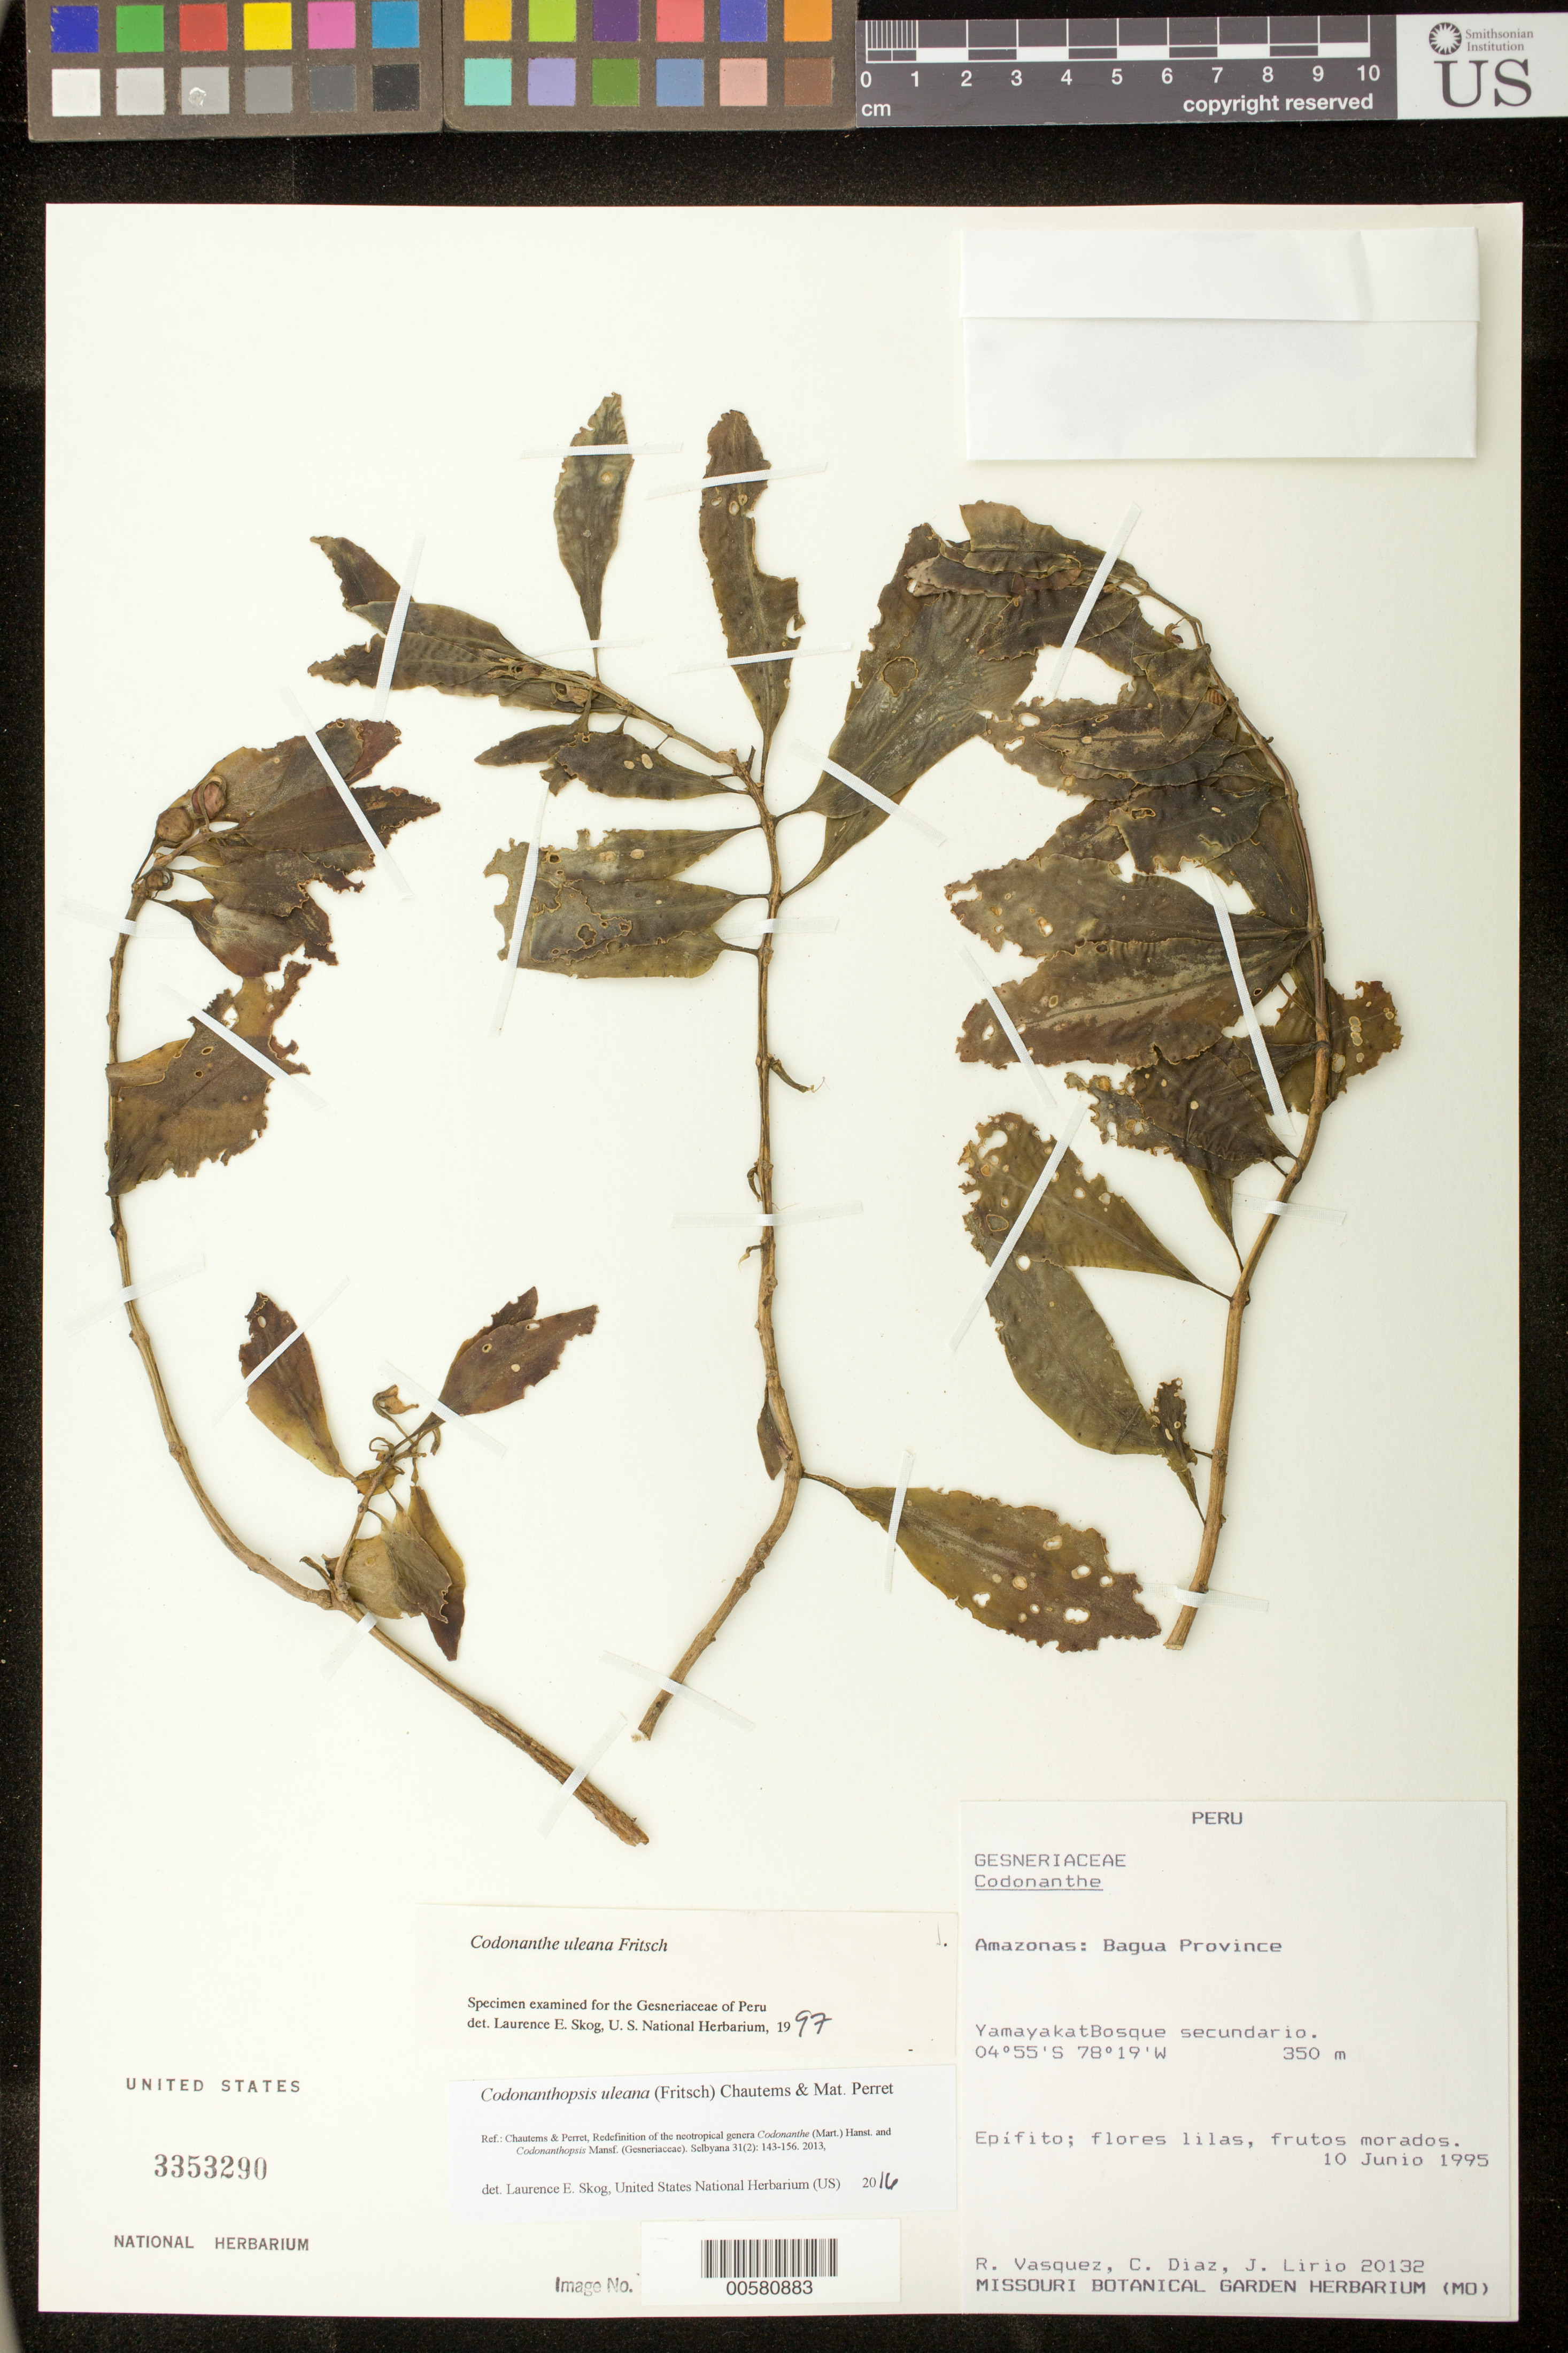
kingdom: Plantae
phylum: Tracheophyta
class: Magnoliopsida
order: Lamiales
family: Gesneriaceae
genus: Codonanthopsis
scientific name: Codonanthopsis uleana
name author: (Fritsch) Chautems & Mat.Perret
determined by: Skog, Laurence E.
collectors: R. Vásquez, C. Díaz & E. J. Lirio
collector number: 20132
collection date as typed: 10 Jun 1995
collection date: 1995-06-10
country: Peru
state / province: Amazonas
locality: Prov. Bagua: Yamayakat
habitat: Bosque secundario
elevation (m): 350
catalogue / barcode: US 3353290